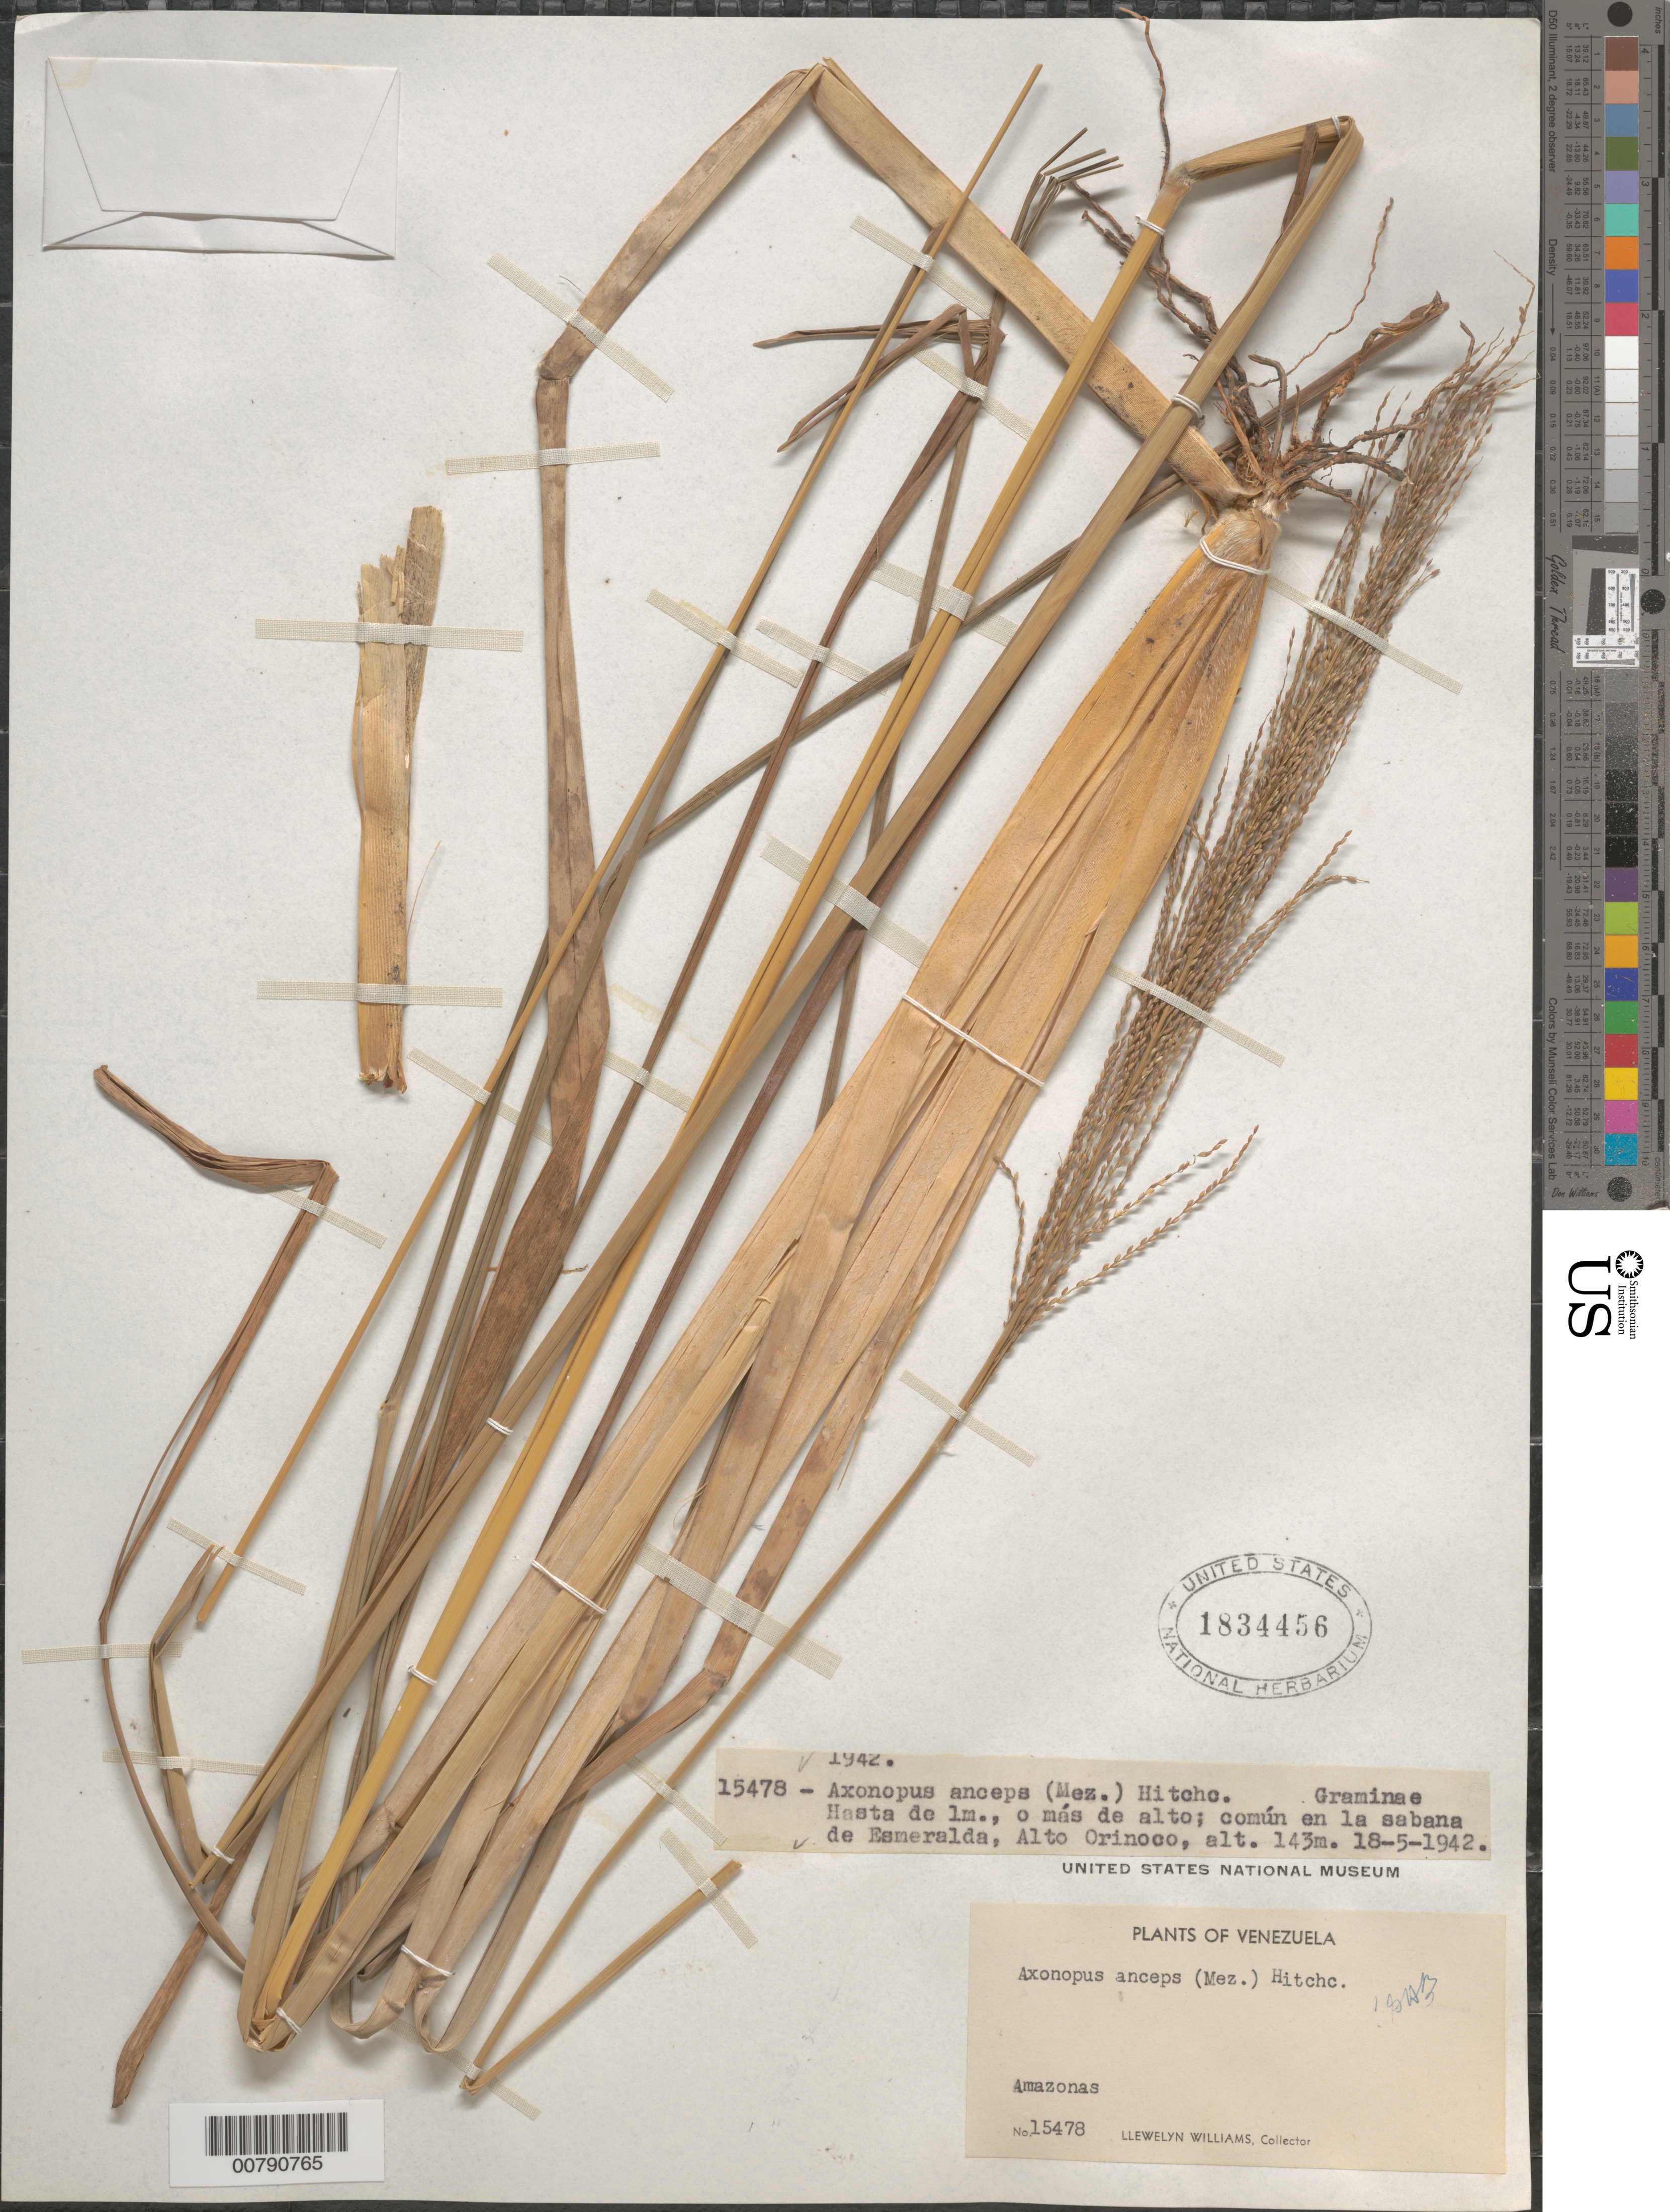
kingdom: Plantae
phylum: Tracheophyta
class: Liliopsida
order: Poales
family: Poaceae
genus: Axonopus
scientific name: Axonopus anceps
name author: (Mez) Hitchc.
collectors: Ll. Williams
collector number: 15478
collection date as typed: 18-May-42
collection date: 1942-05-18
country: Venezuela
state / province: Amazonas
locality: Esmeralda, Alto Orinoco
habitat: Sabana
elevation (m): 143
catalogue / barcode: US 1834456